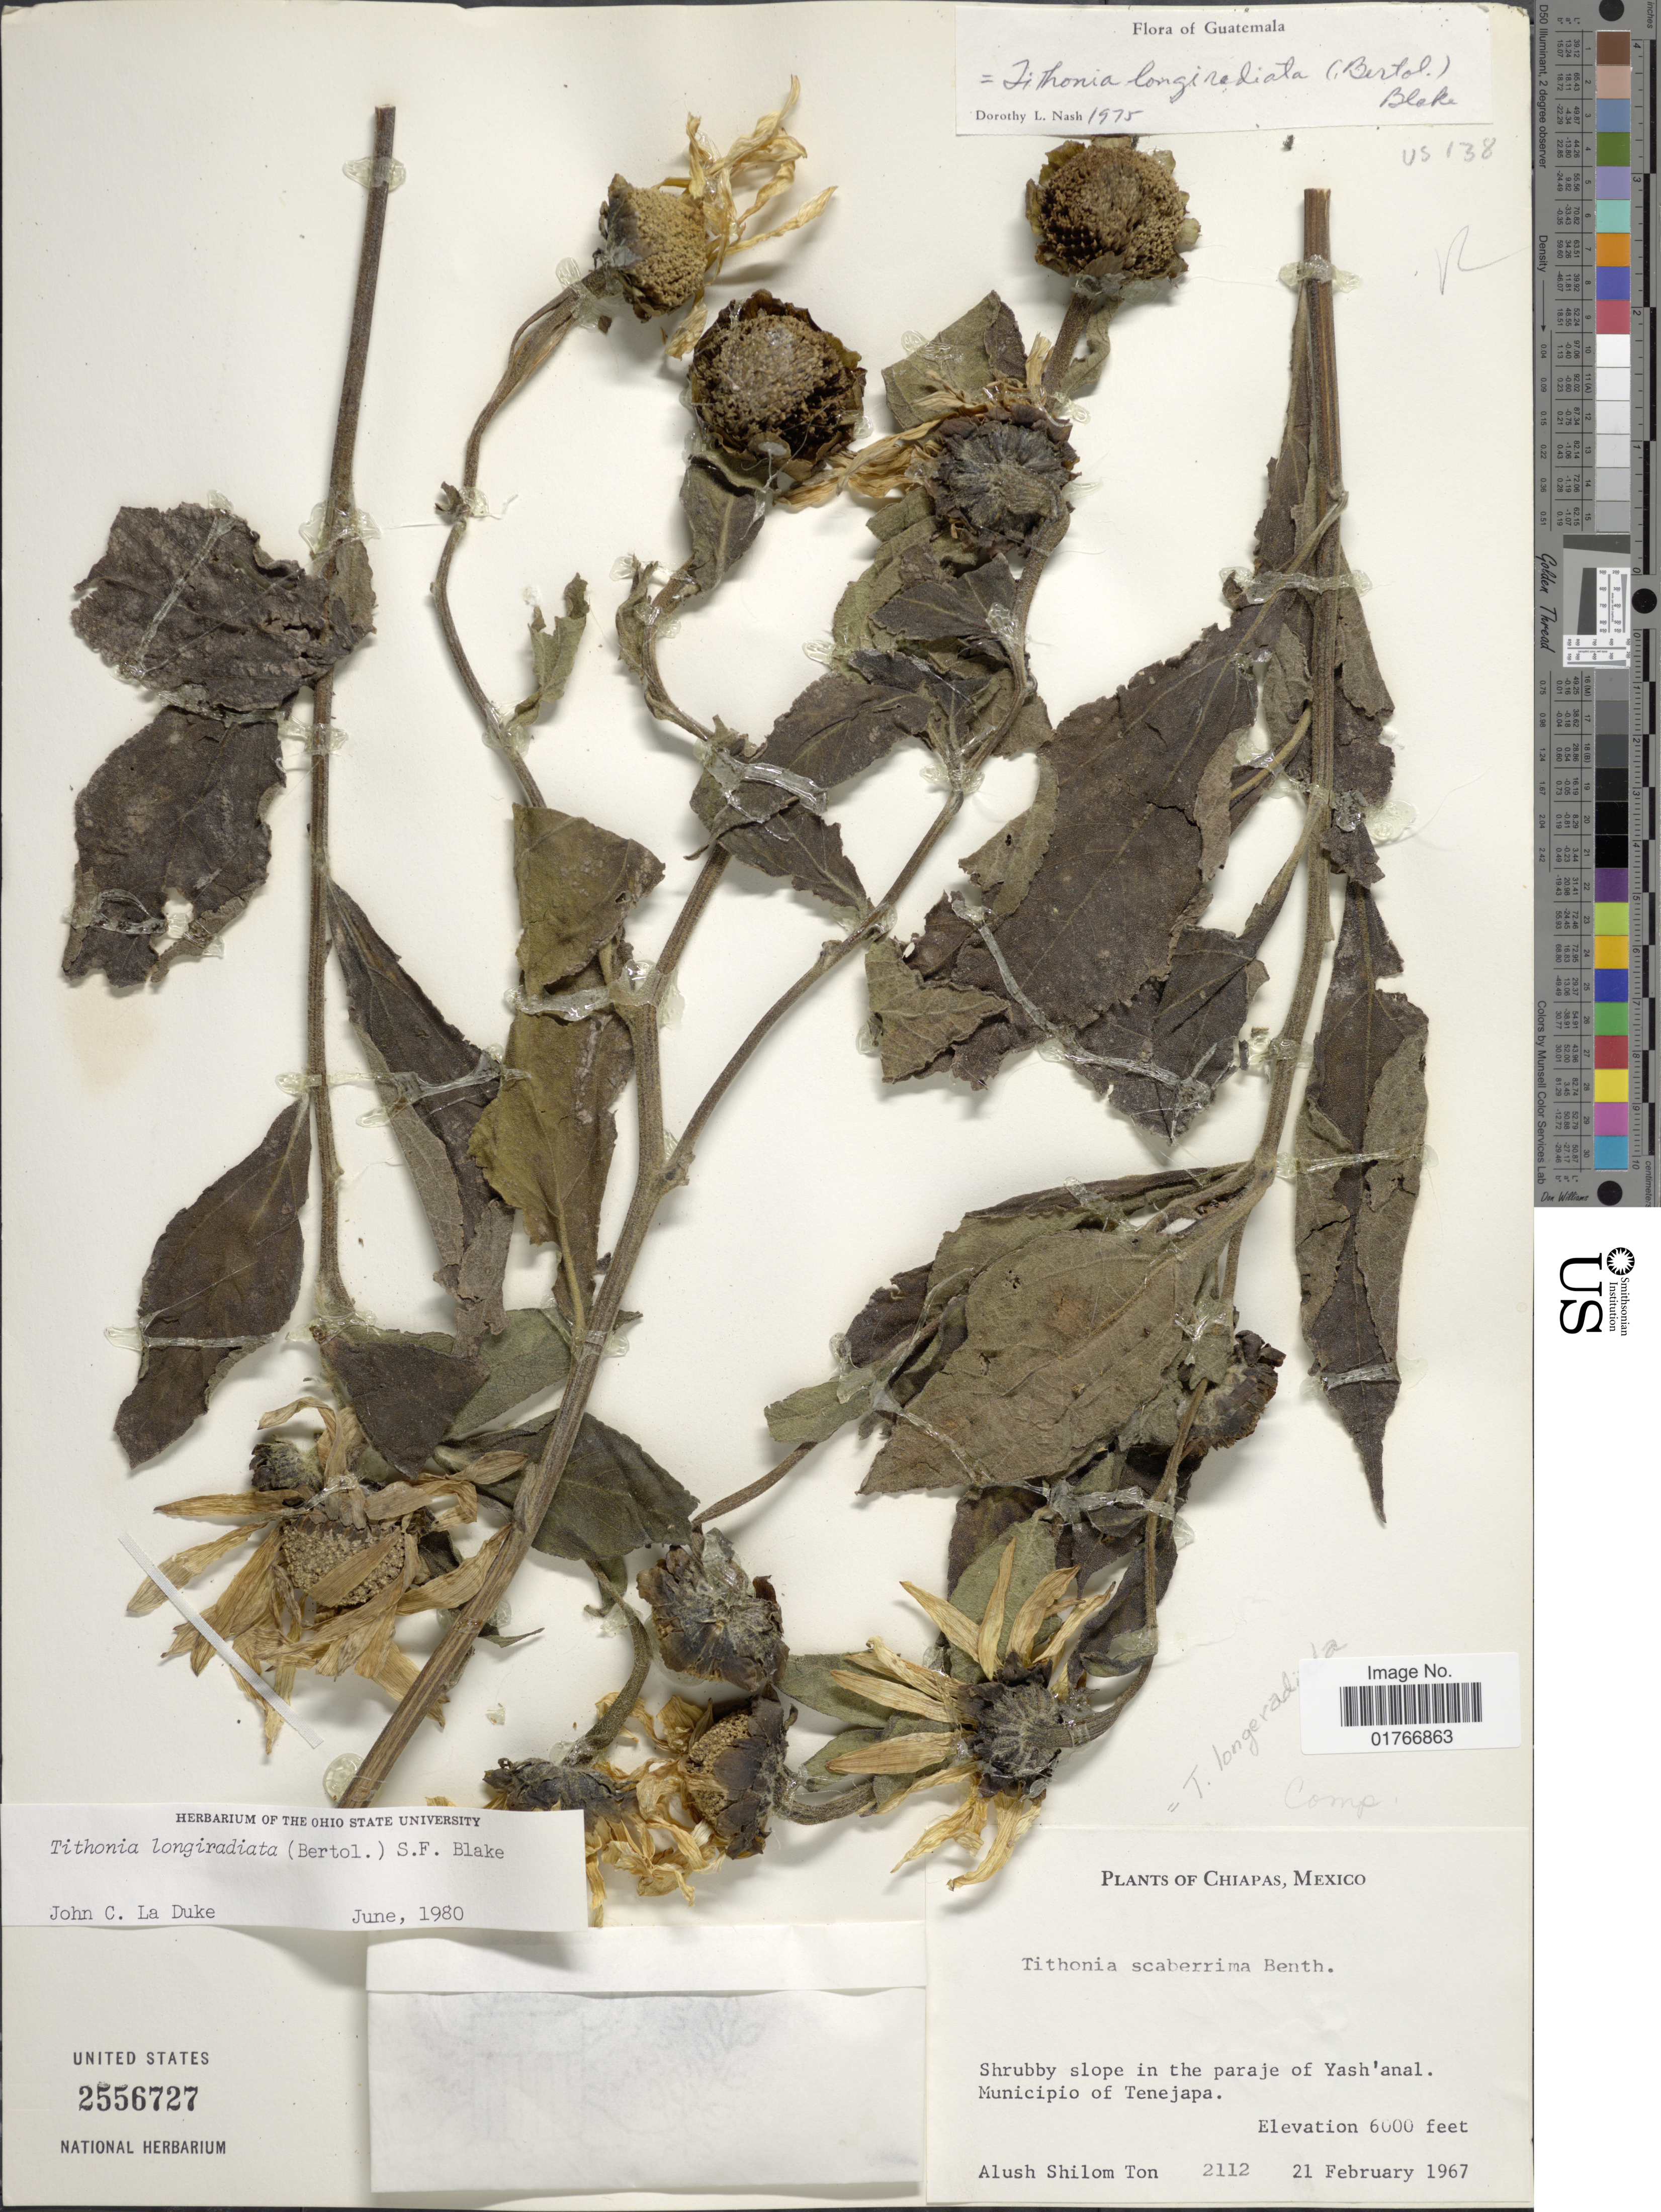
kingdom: Plantae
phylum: Tracheophyta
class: Magnoliopsida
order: Asterales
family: Asteraceae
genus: Tithonia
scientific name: Tithonia longiradiata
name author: (Bertol.) S.F. Blake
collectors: A. M. Ton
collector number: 2112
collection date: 1967-02-21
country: Mexico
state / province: Chiapas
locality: In the paraje of Yash'anal, Municipio of Tenejapa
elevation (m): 1829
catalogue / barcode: US 2556727